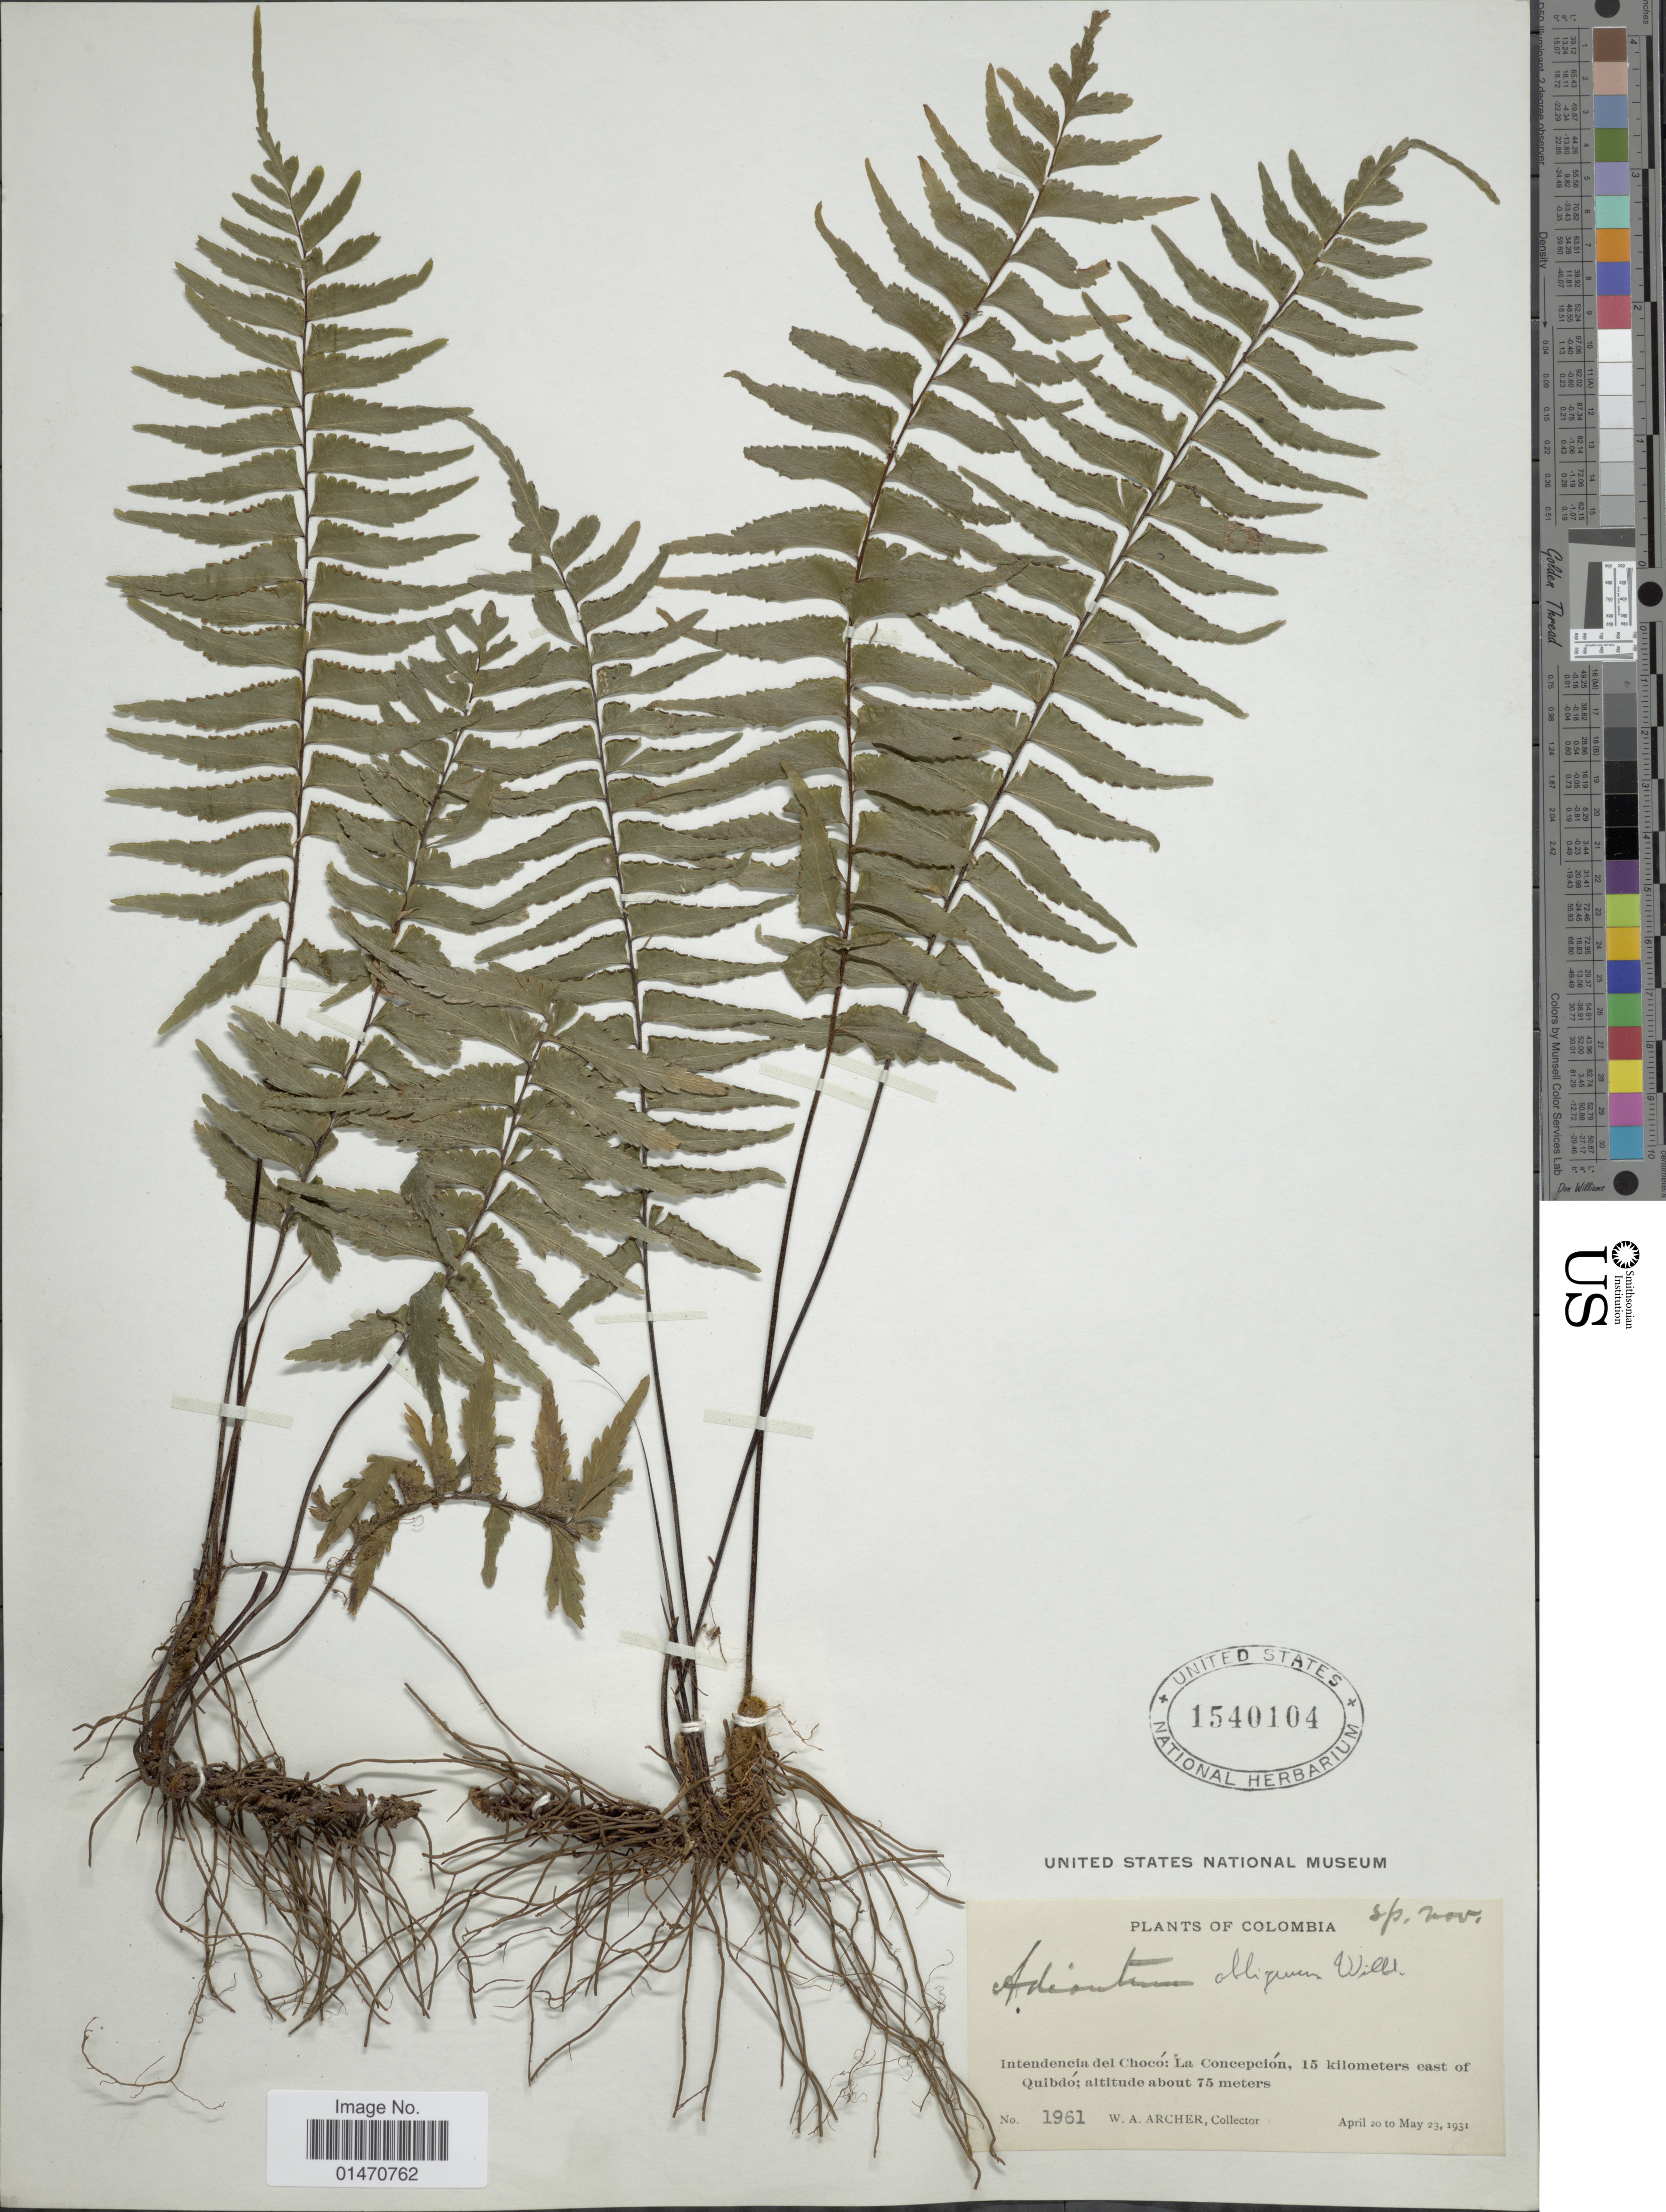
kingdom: Plantae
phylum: Tracheophyta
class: Polypodiopsida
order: Polypodiales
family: Pteridaceae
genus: Adiantum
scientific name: Adiantum obliquum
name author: Willd.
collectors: W. A. Archer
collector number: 1961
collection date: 1931-04-20/1931-05-23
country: Colombia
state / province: Chocó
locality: Intendencia del Chocó: La Concepcion, 15kilometers east of Quibdo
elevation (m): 75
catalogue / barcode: US 1540104